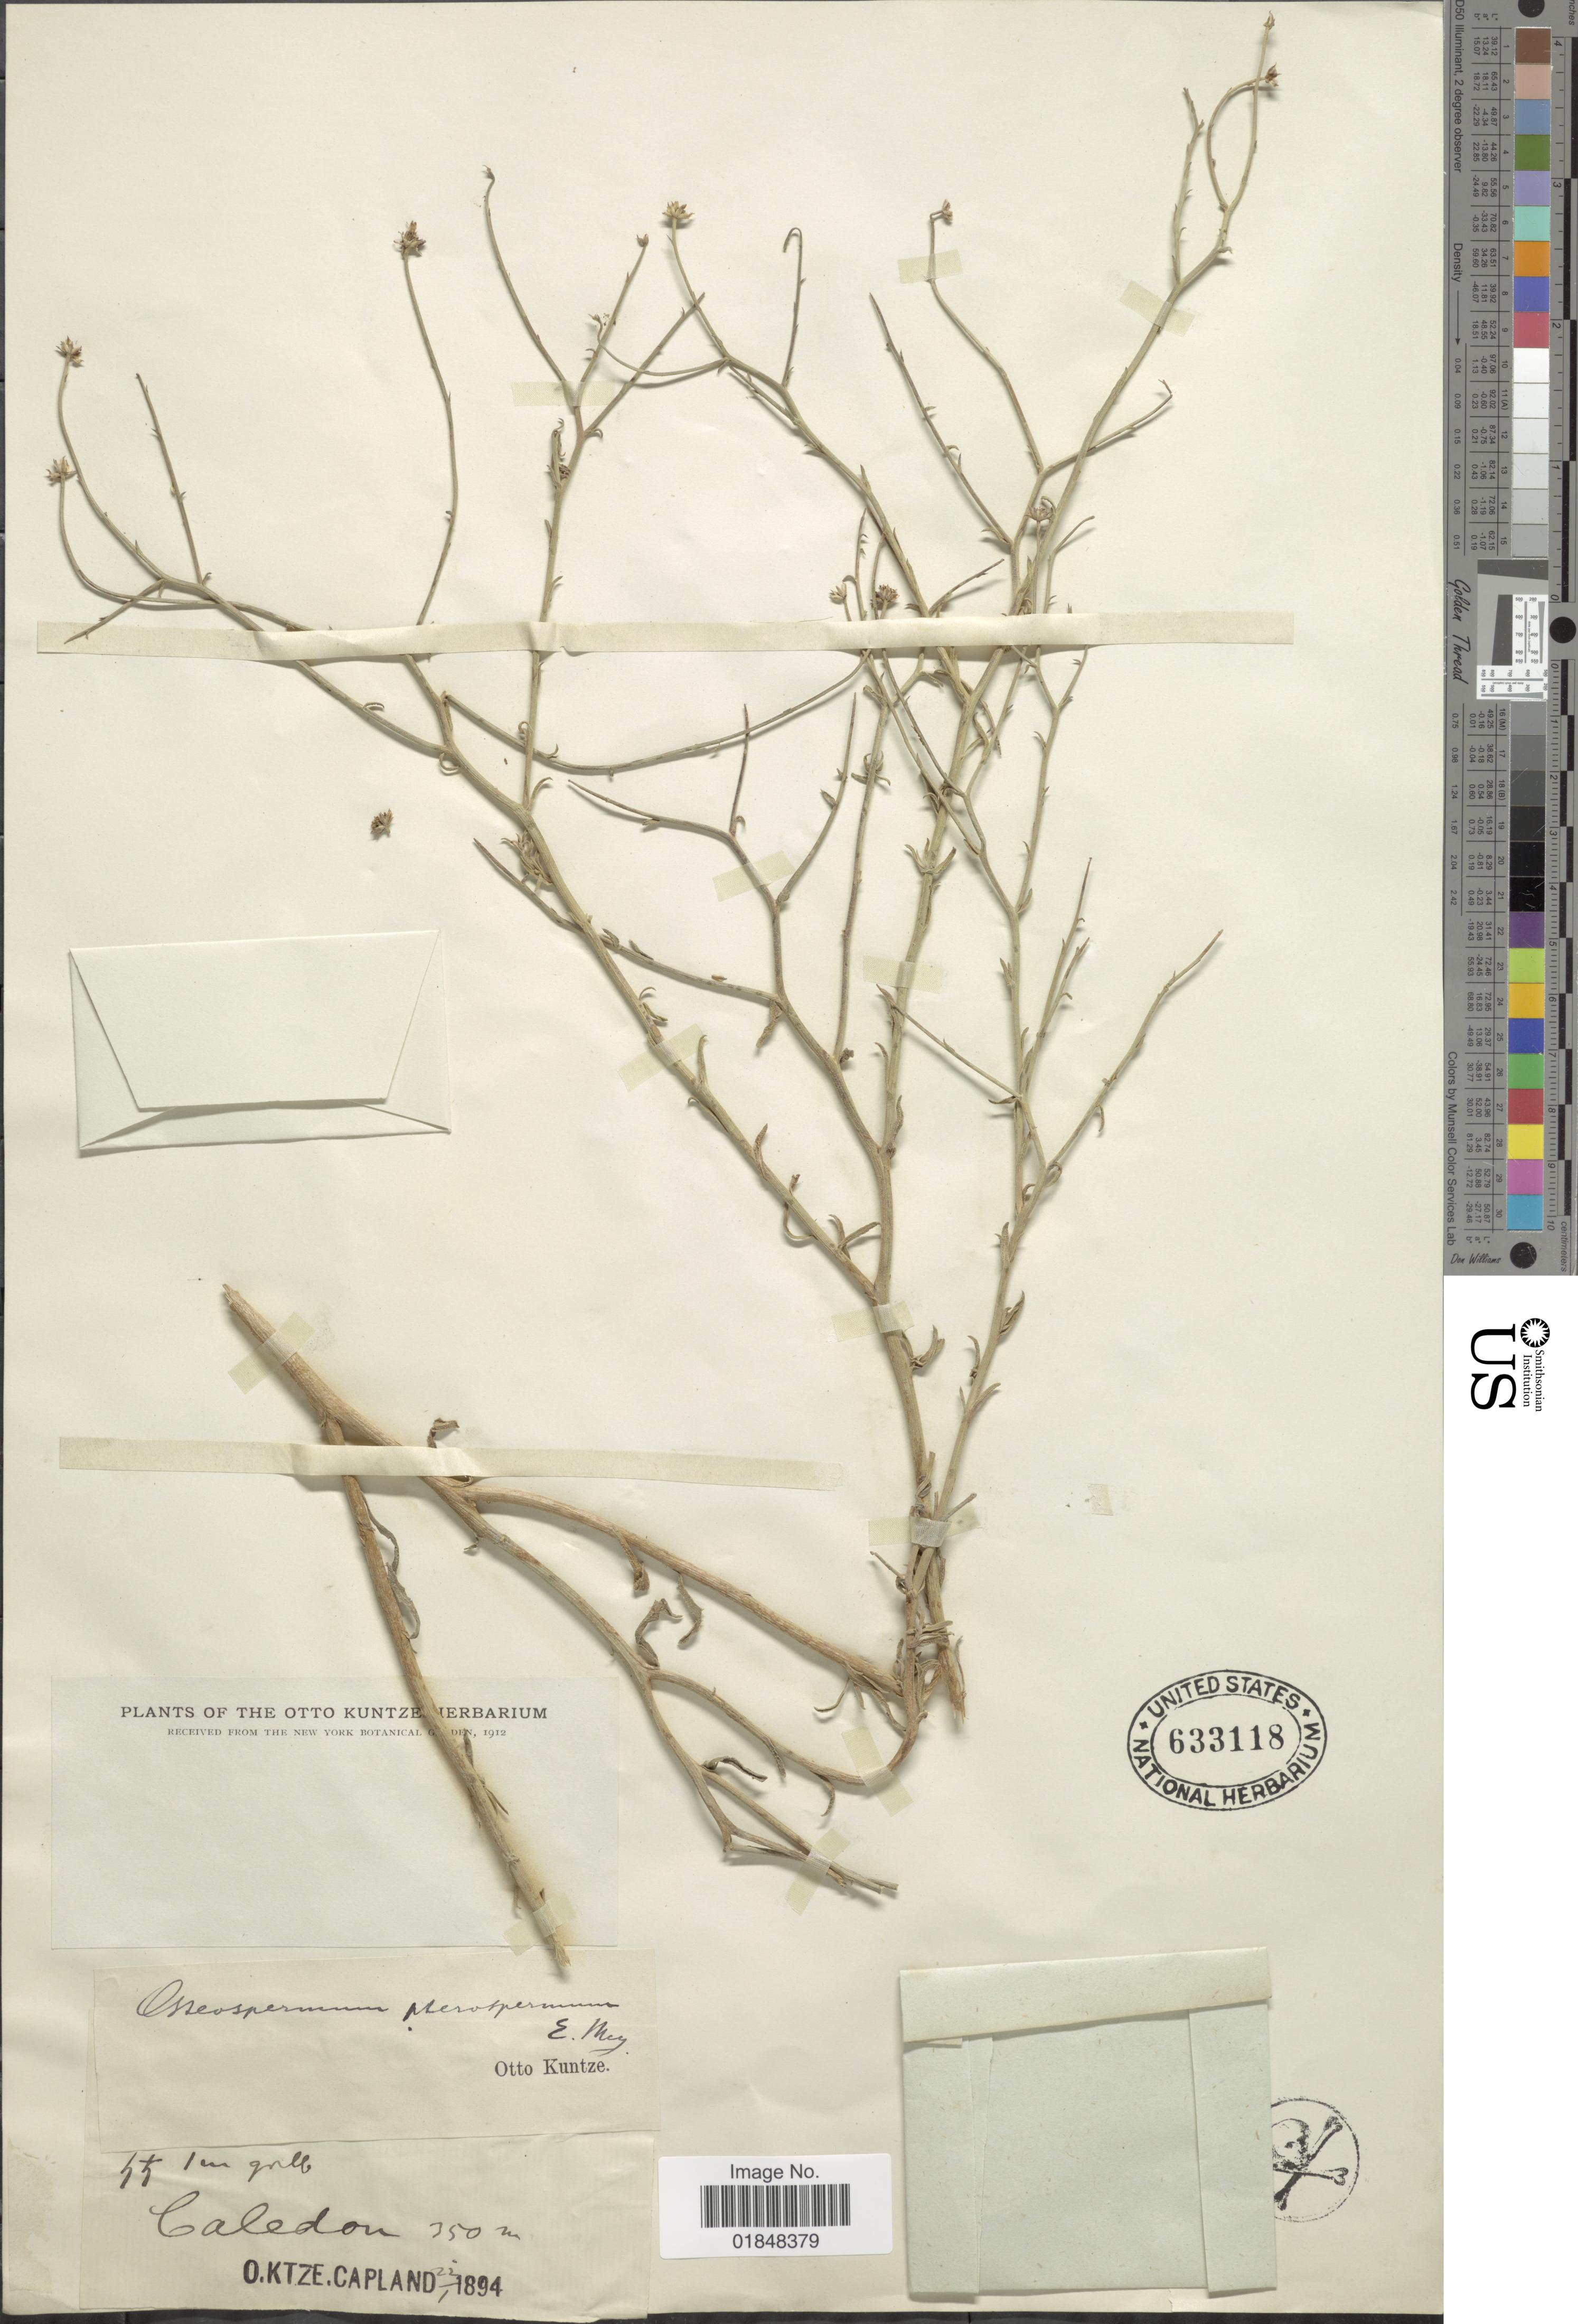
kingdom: Plantae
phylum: Tracheophyta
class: Magnoliopsida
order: Asterales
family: Asteraceae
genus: Osteospermum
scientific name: Osteospermum spinosum var. runcinatum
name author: P.J. Bergius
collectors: C.E.O. Kuntze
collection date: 1894-01-22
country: South Africa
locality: Caledon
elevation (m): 350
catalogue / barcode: US 633118